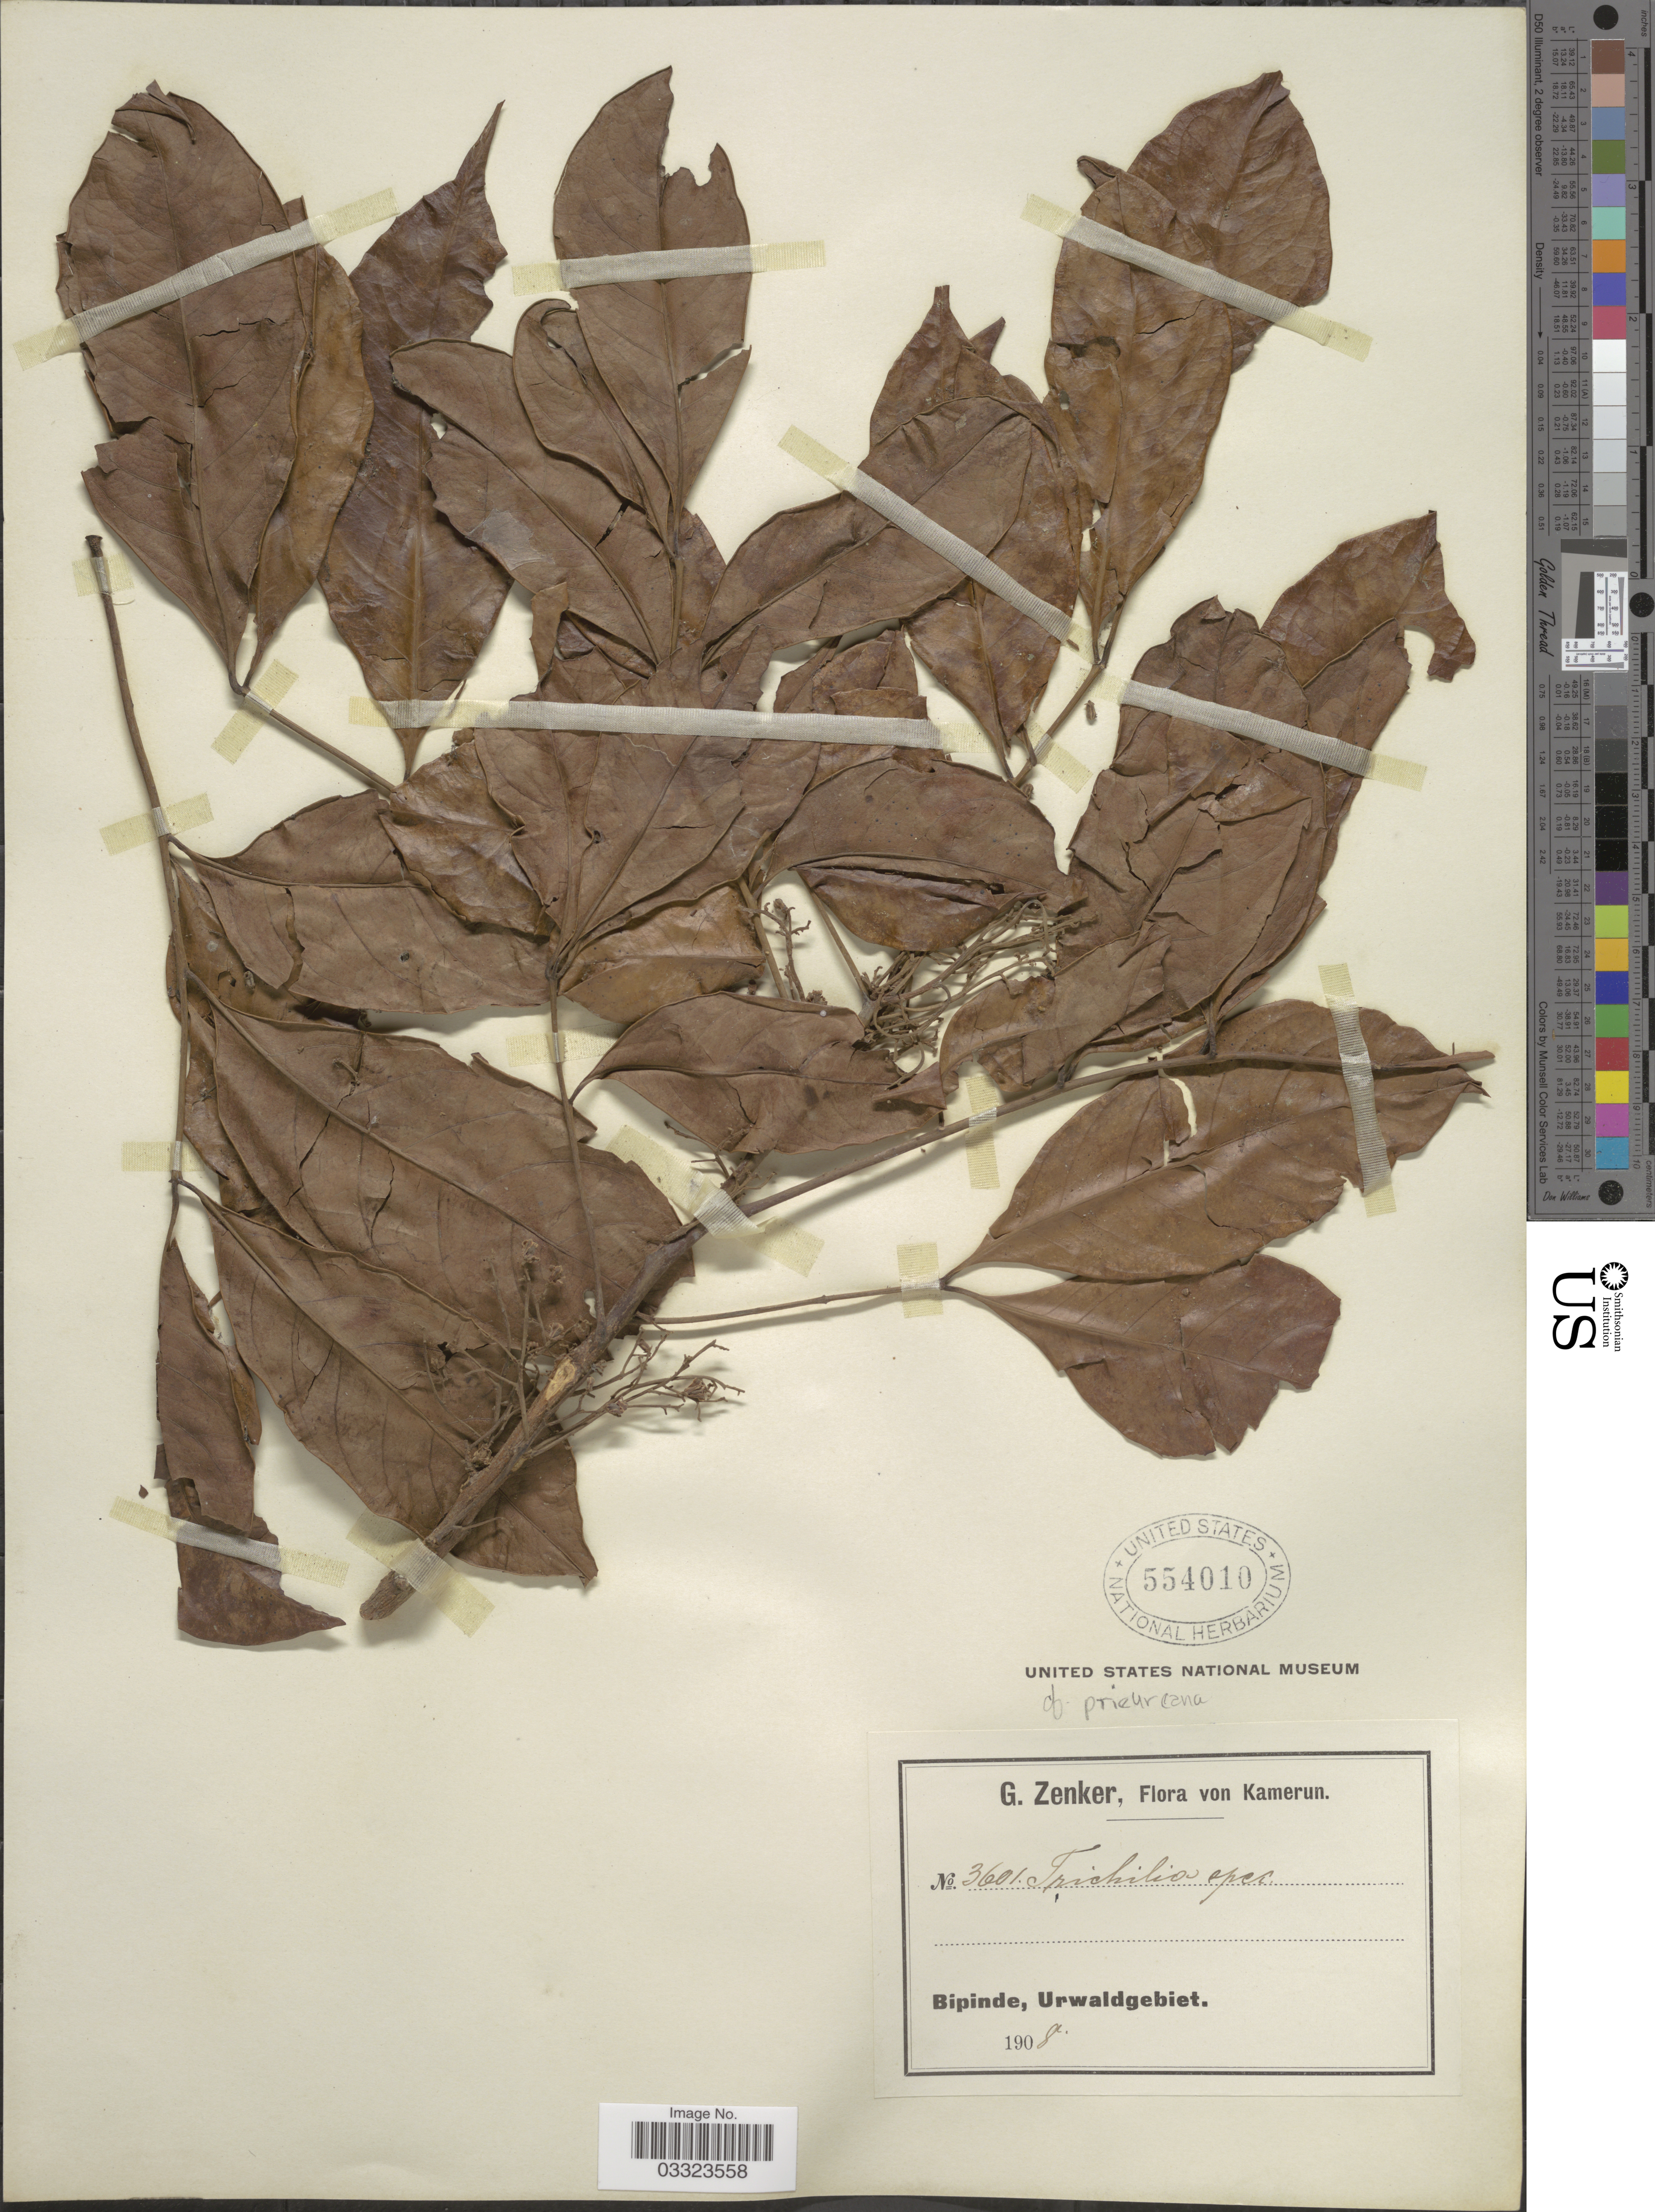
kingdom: Plantae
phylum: Tracheophyta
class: Magnoliopsida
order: Sapindales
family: Meliaceae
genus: Trichilia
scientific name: Trichilia prieureana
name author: A. Juss.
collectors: G. A. Zenker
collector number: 3601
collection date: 1908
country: Cameroon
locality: Kamerun. Bipinde, Urwaldgebiet.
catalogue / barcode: US 554010